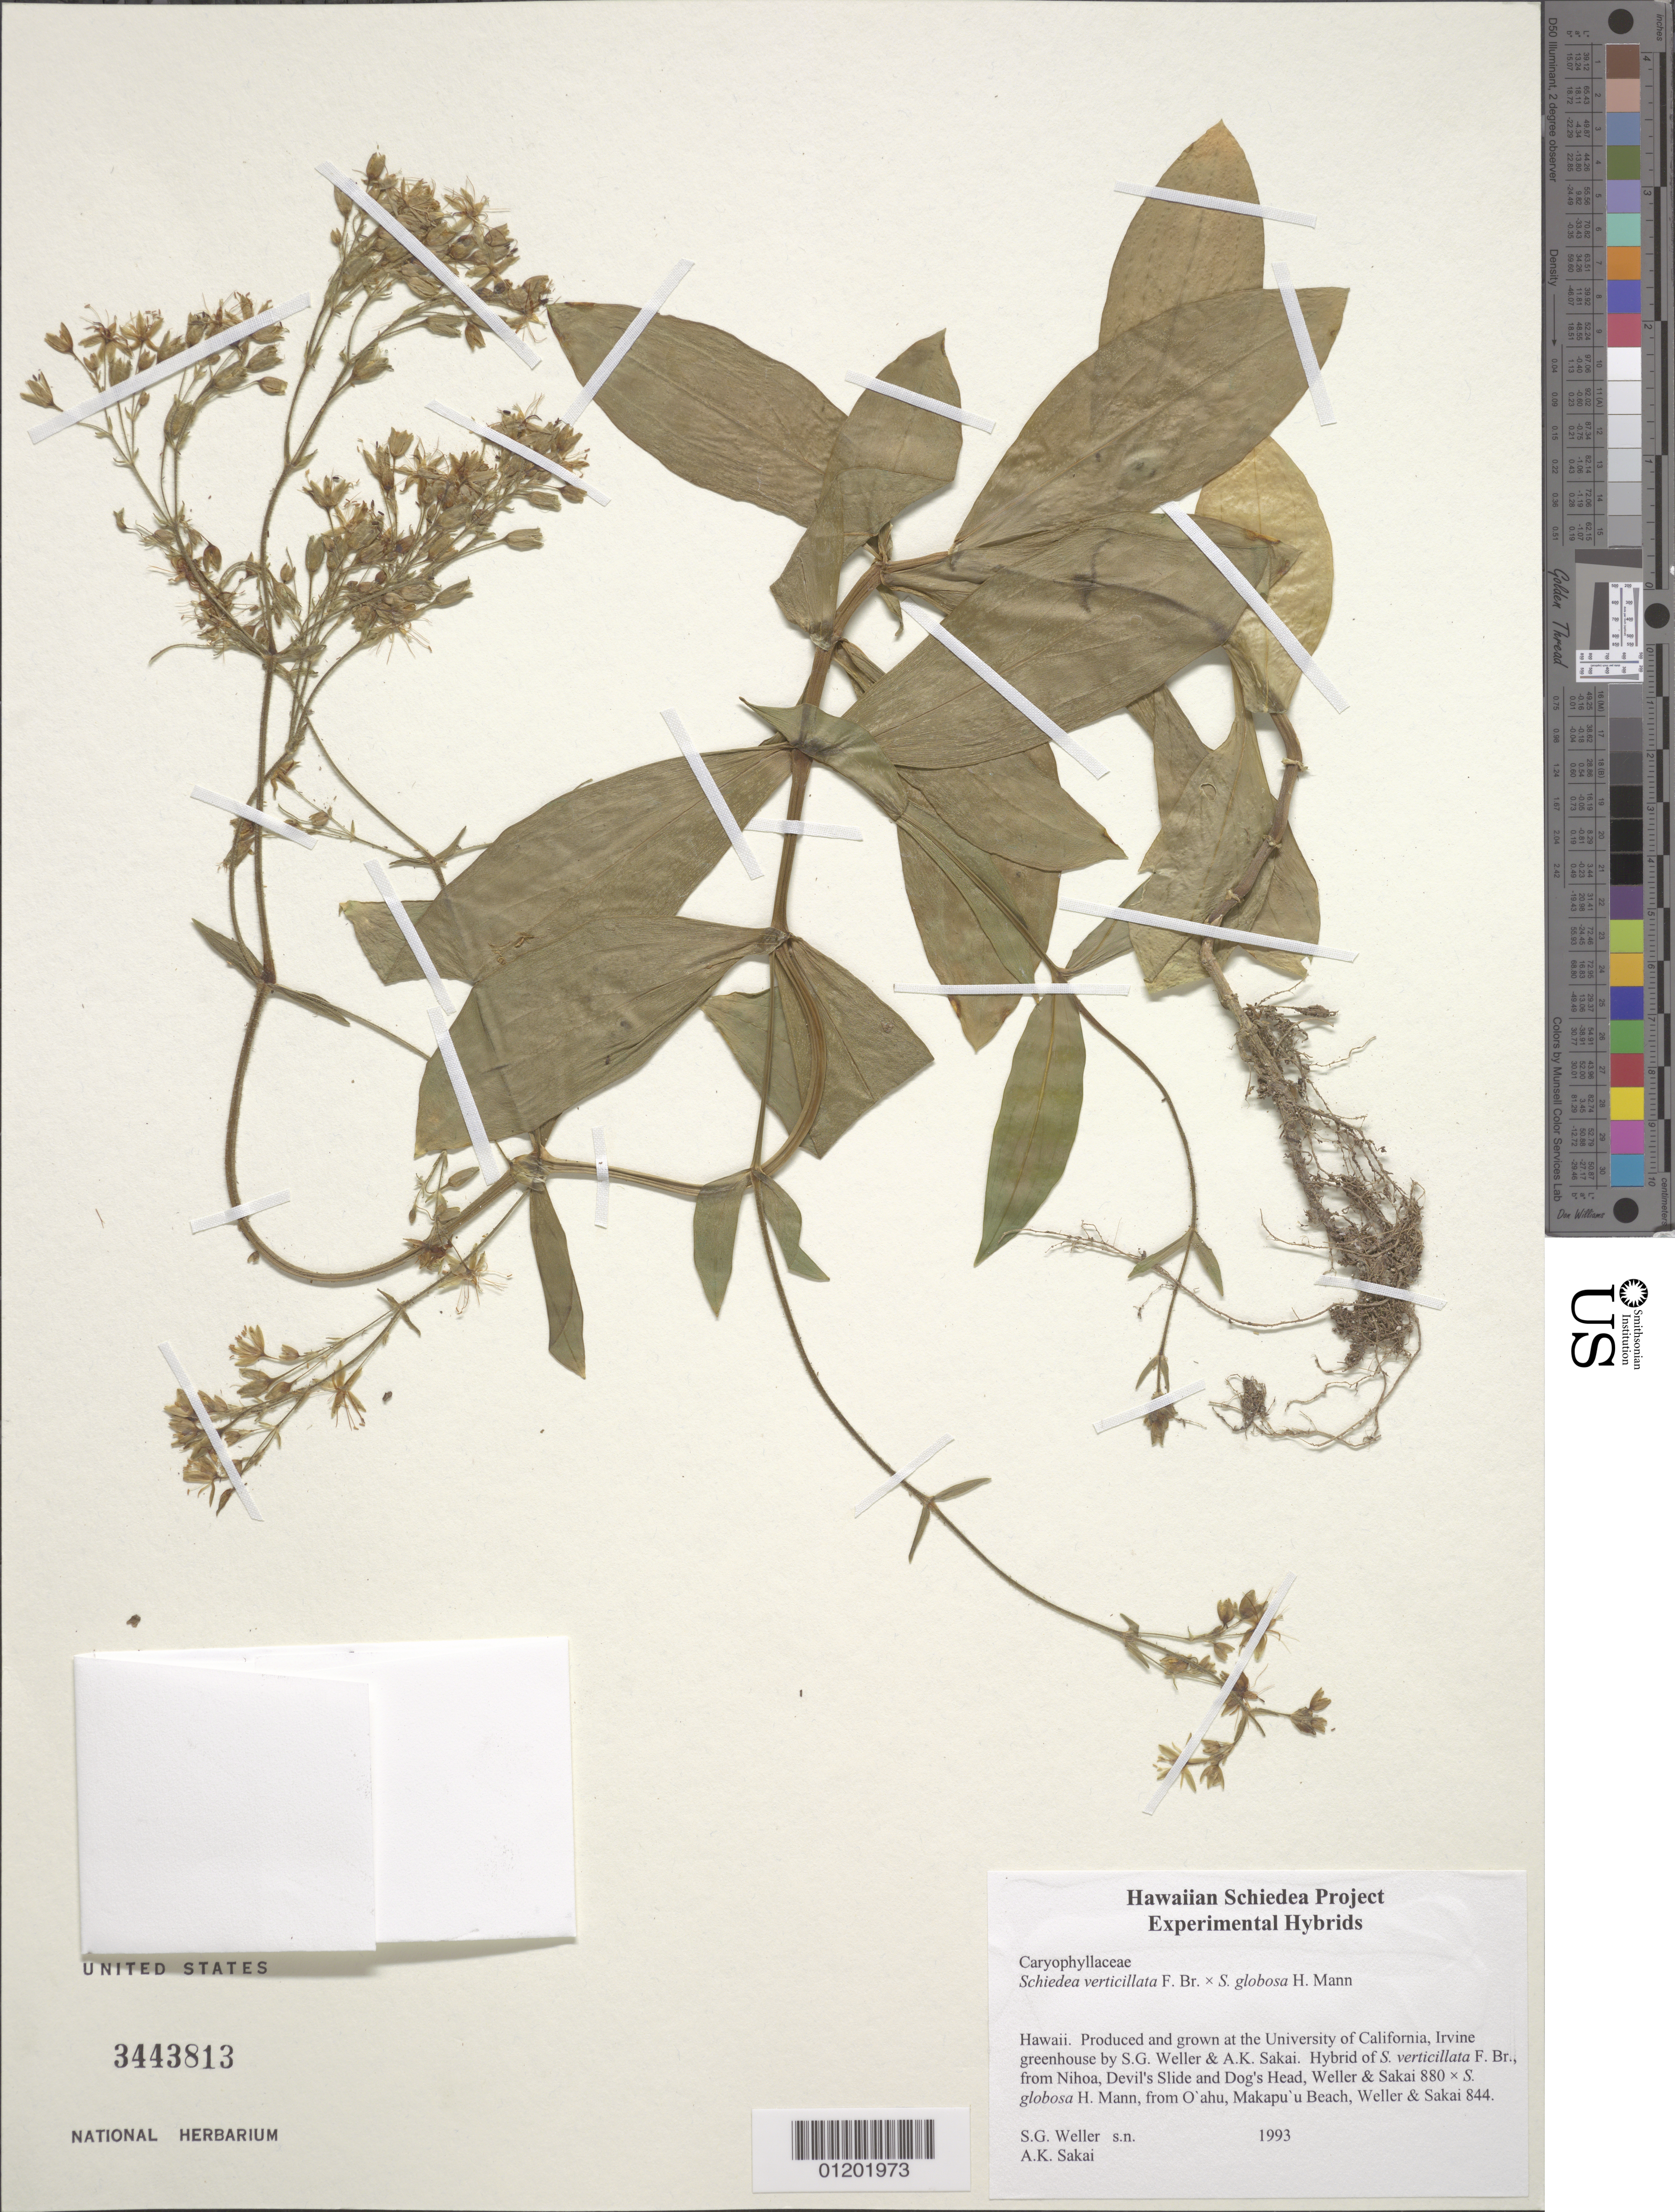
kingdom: Plantae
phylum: Tracheophyta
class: Magnoliopsida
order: Caryophyllales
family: Caryophyllaceae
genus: Schiedea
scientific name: Schiedea globosa x S. verticillata F. Br. in Christoph. & Caum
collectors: S. G. Weller & A. Sakai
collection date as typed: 1993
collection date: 1993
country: United States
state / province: California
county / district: Orange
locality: University of California, Irvine greenhouse.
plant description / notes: Hybrid of S. verticillata F. Br. [from Nohoa, Devil's Slide and Dog's Head, Weller & Sakai 880] × S. globosa H. Mann [from O'ahu, Makapu'u Beach, Weller & Sakai 844].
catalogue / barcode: US 3443813